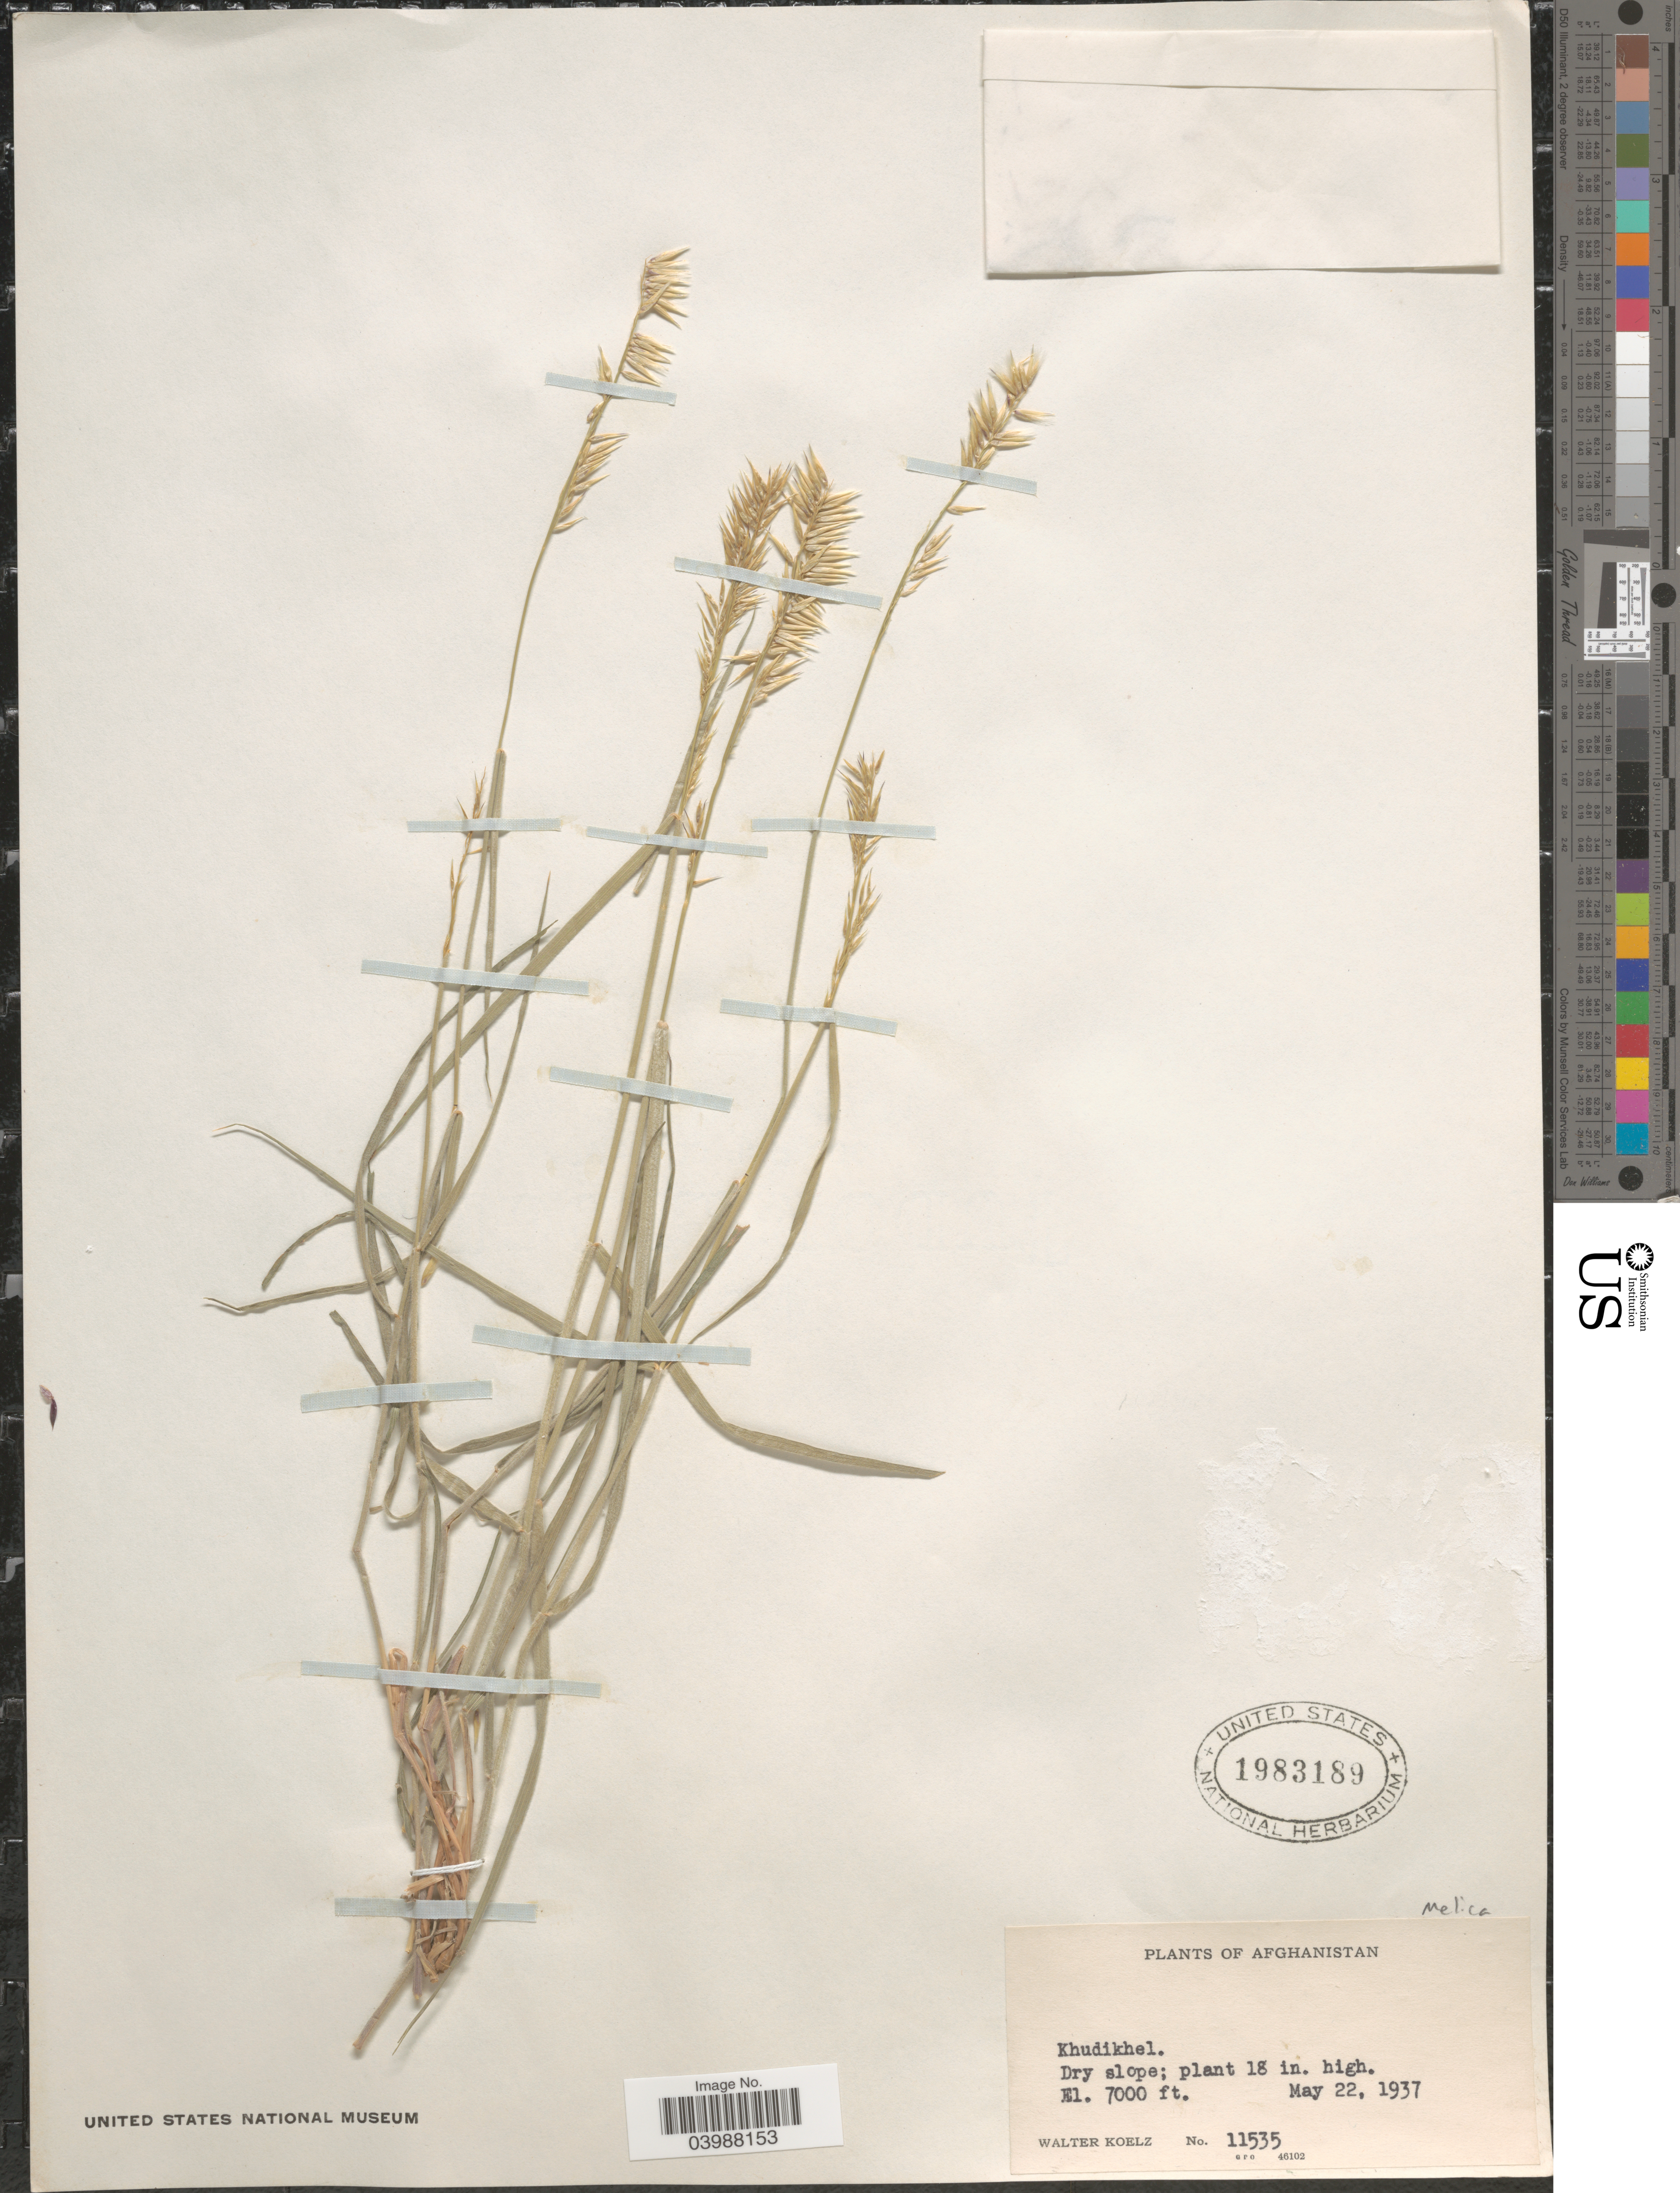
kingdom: Plantae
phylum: Tracheophyta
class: Liliopsida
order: Poales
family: Poaceae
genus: Melica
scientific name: Melica sp.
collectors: W. N. Koelz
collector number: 11535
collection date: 1937-05-22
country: Afghanistan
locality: Khudikhel.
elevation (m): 2134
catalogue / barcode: US 1983189